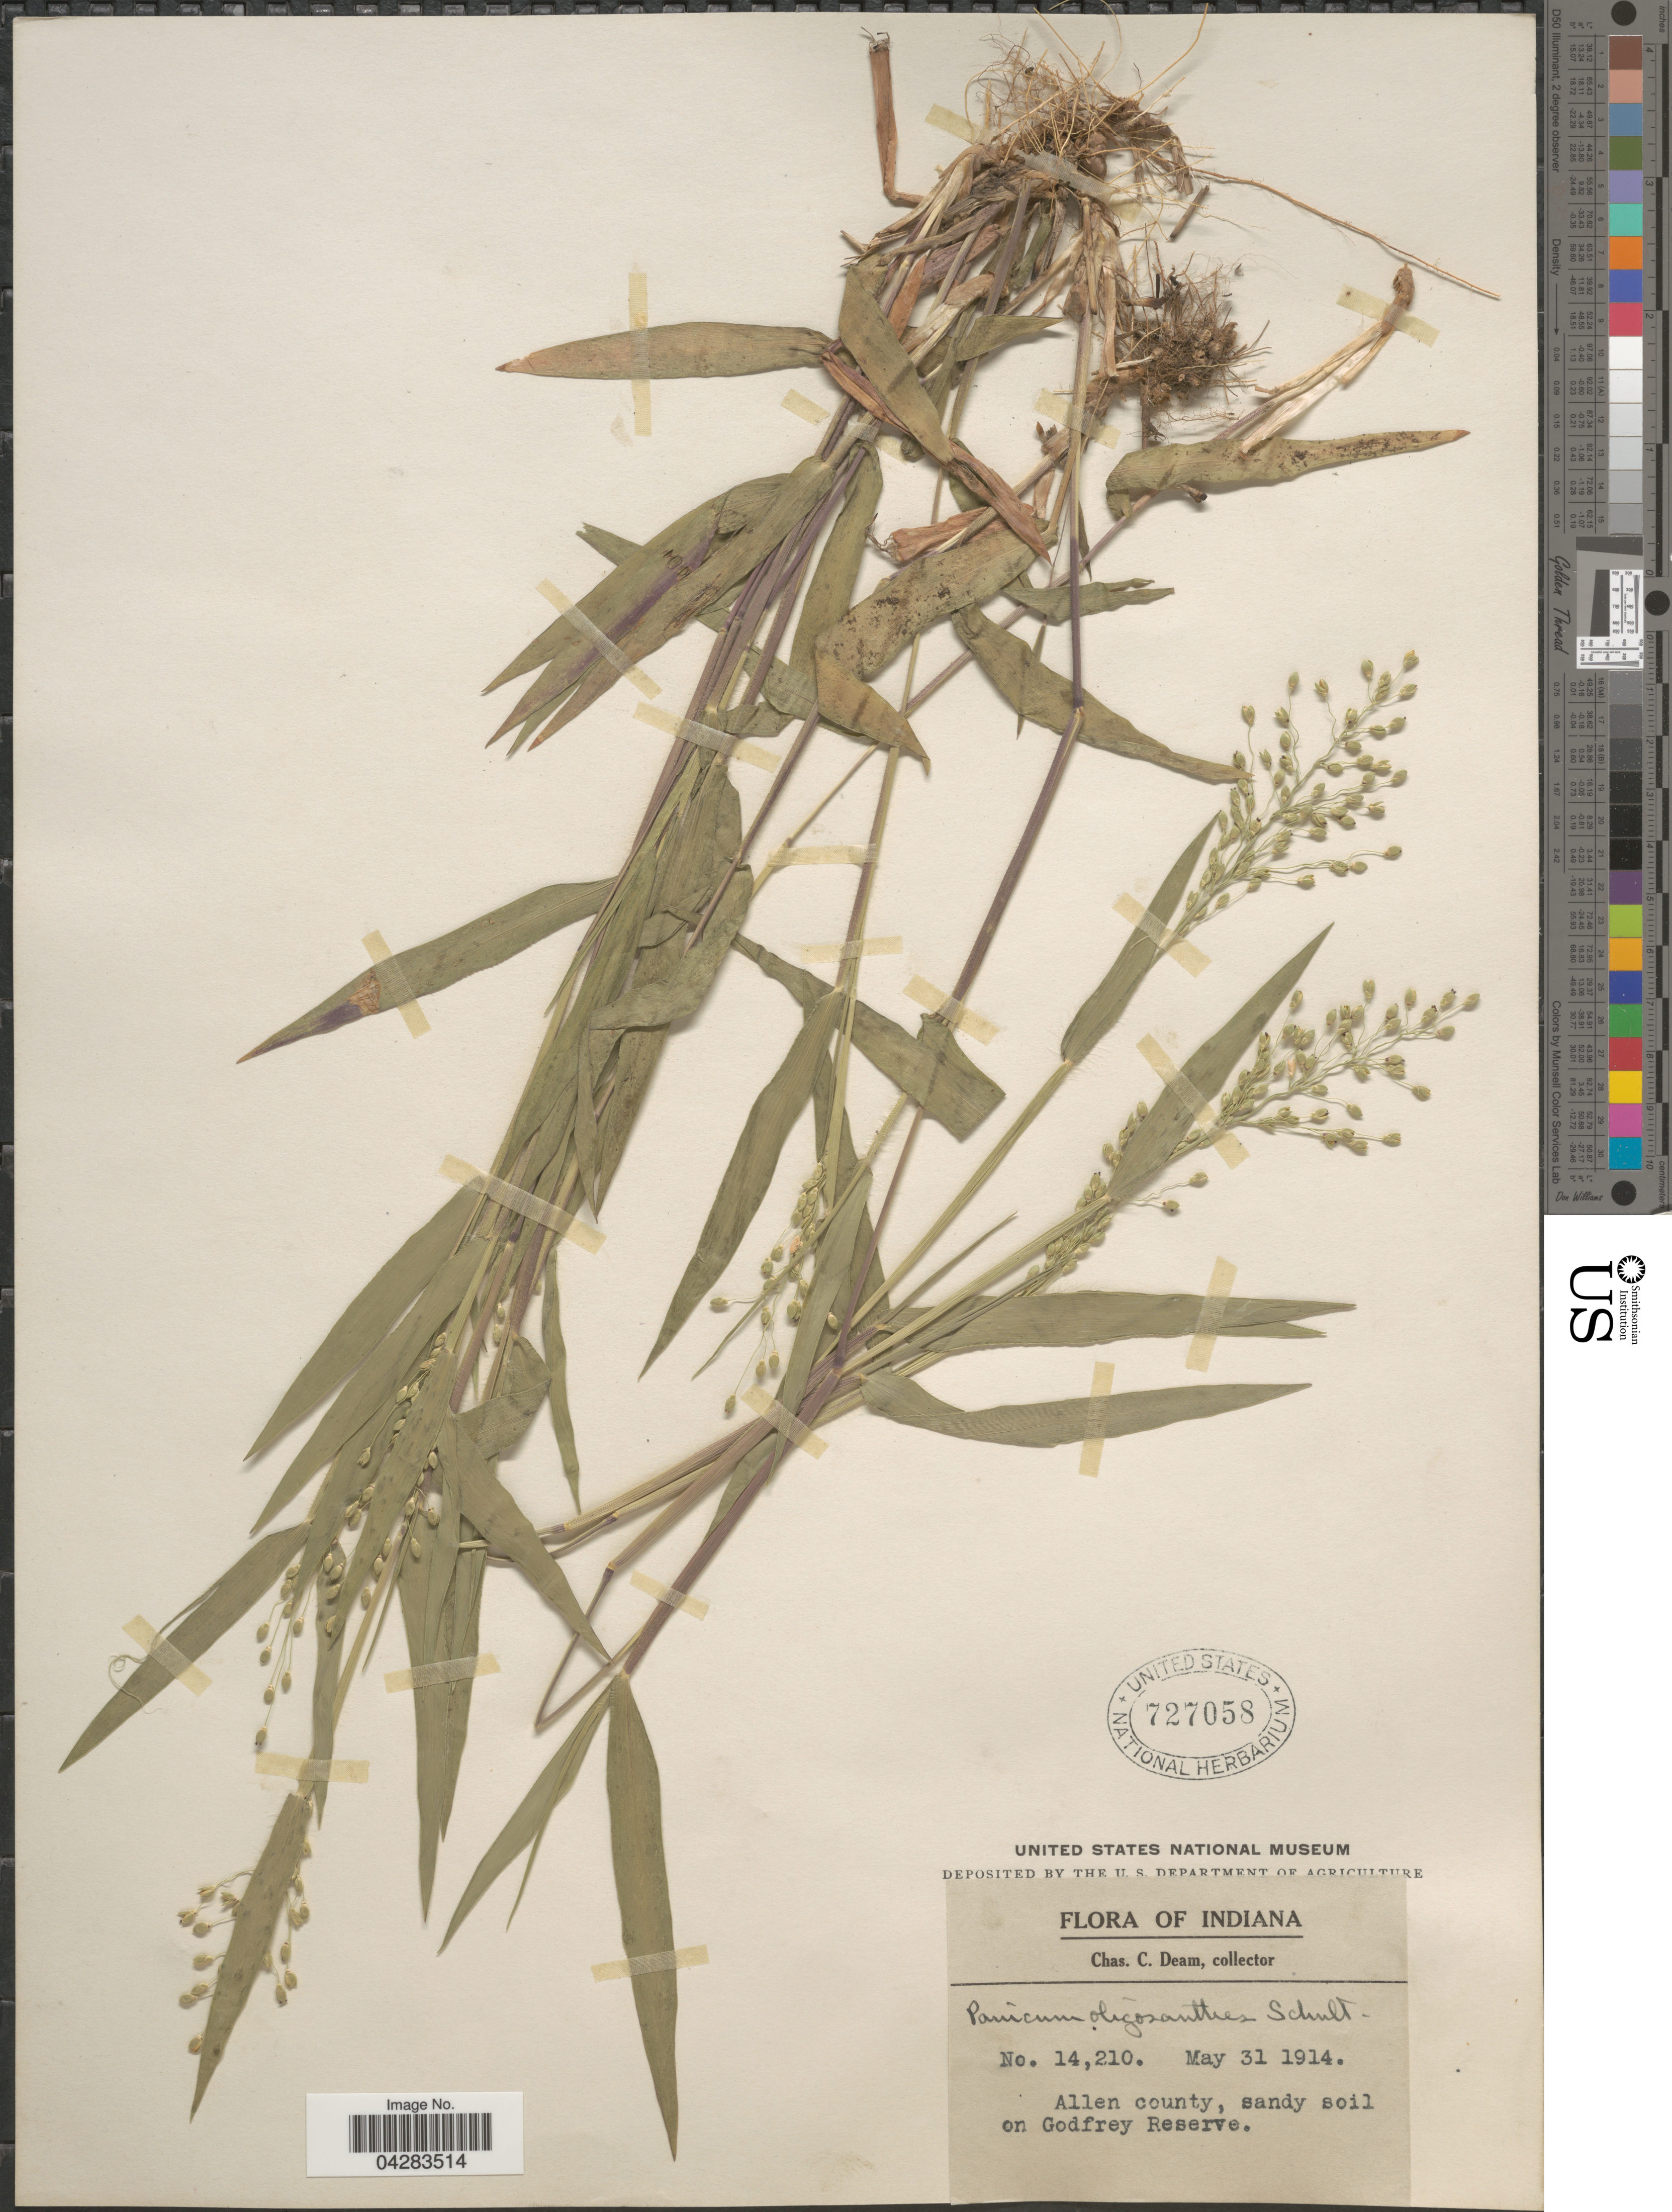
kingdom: Plantae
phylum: Tracheophyta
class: Liliopsida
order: Poales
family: Poaceae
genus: Dichanthelium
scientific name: Dichanthelium oligosanthes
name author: (Schult.) Gould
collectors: C. C. Deam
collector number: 14210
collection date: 1914-05-31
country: United States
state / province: Indiana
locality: Allen county, sandy soil on Godfrey Reserve.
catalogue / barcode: US 727058